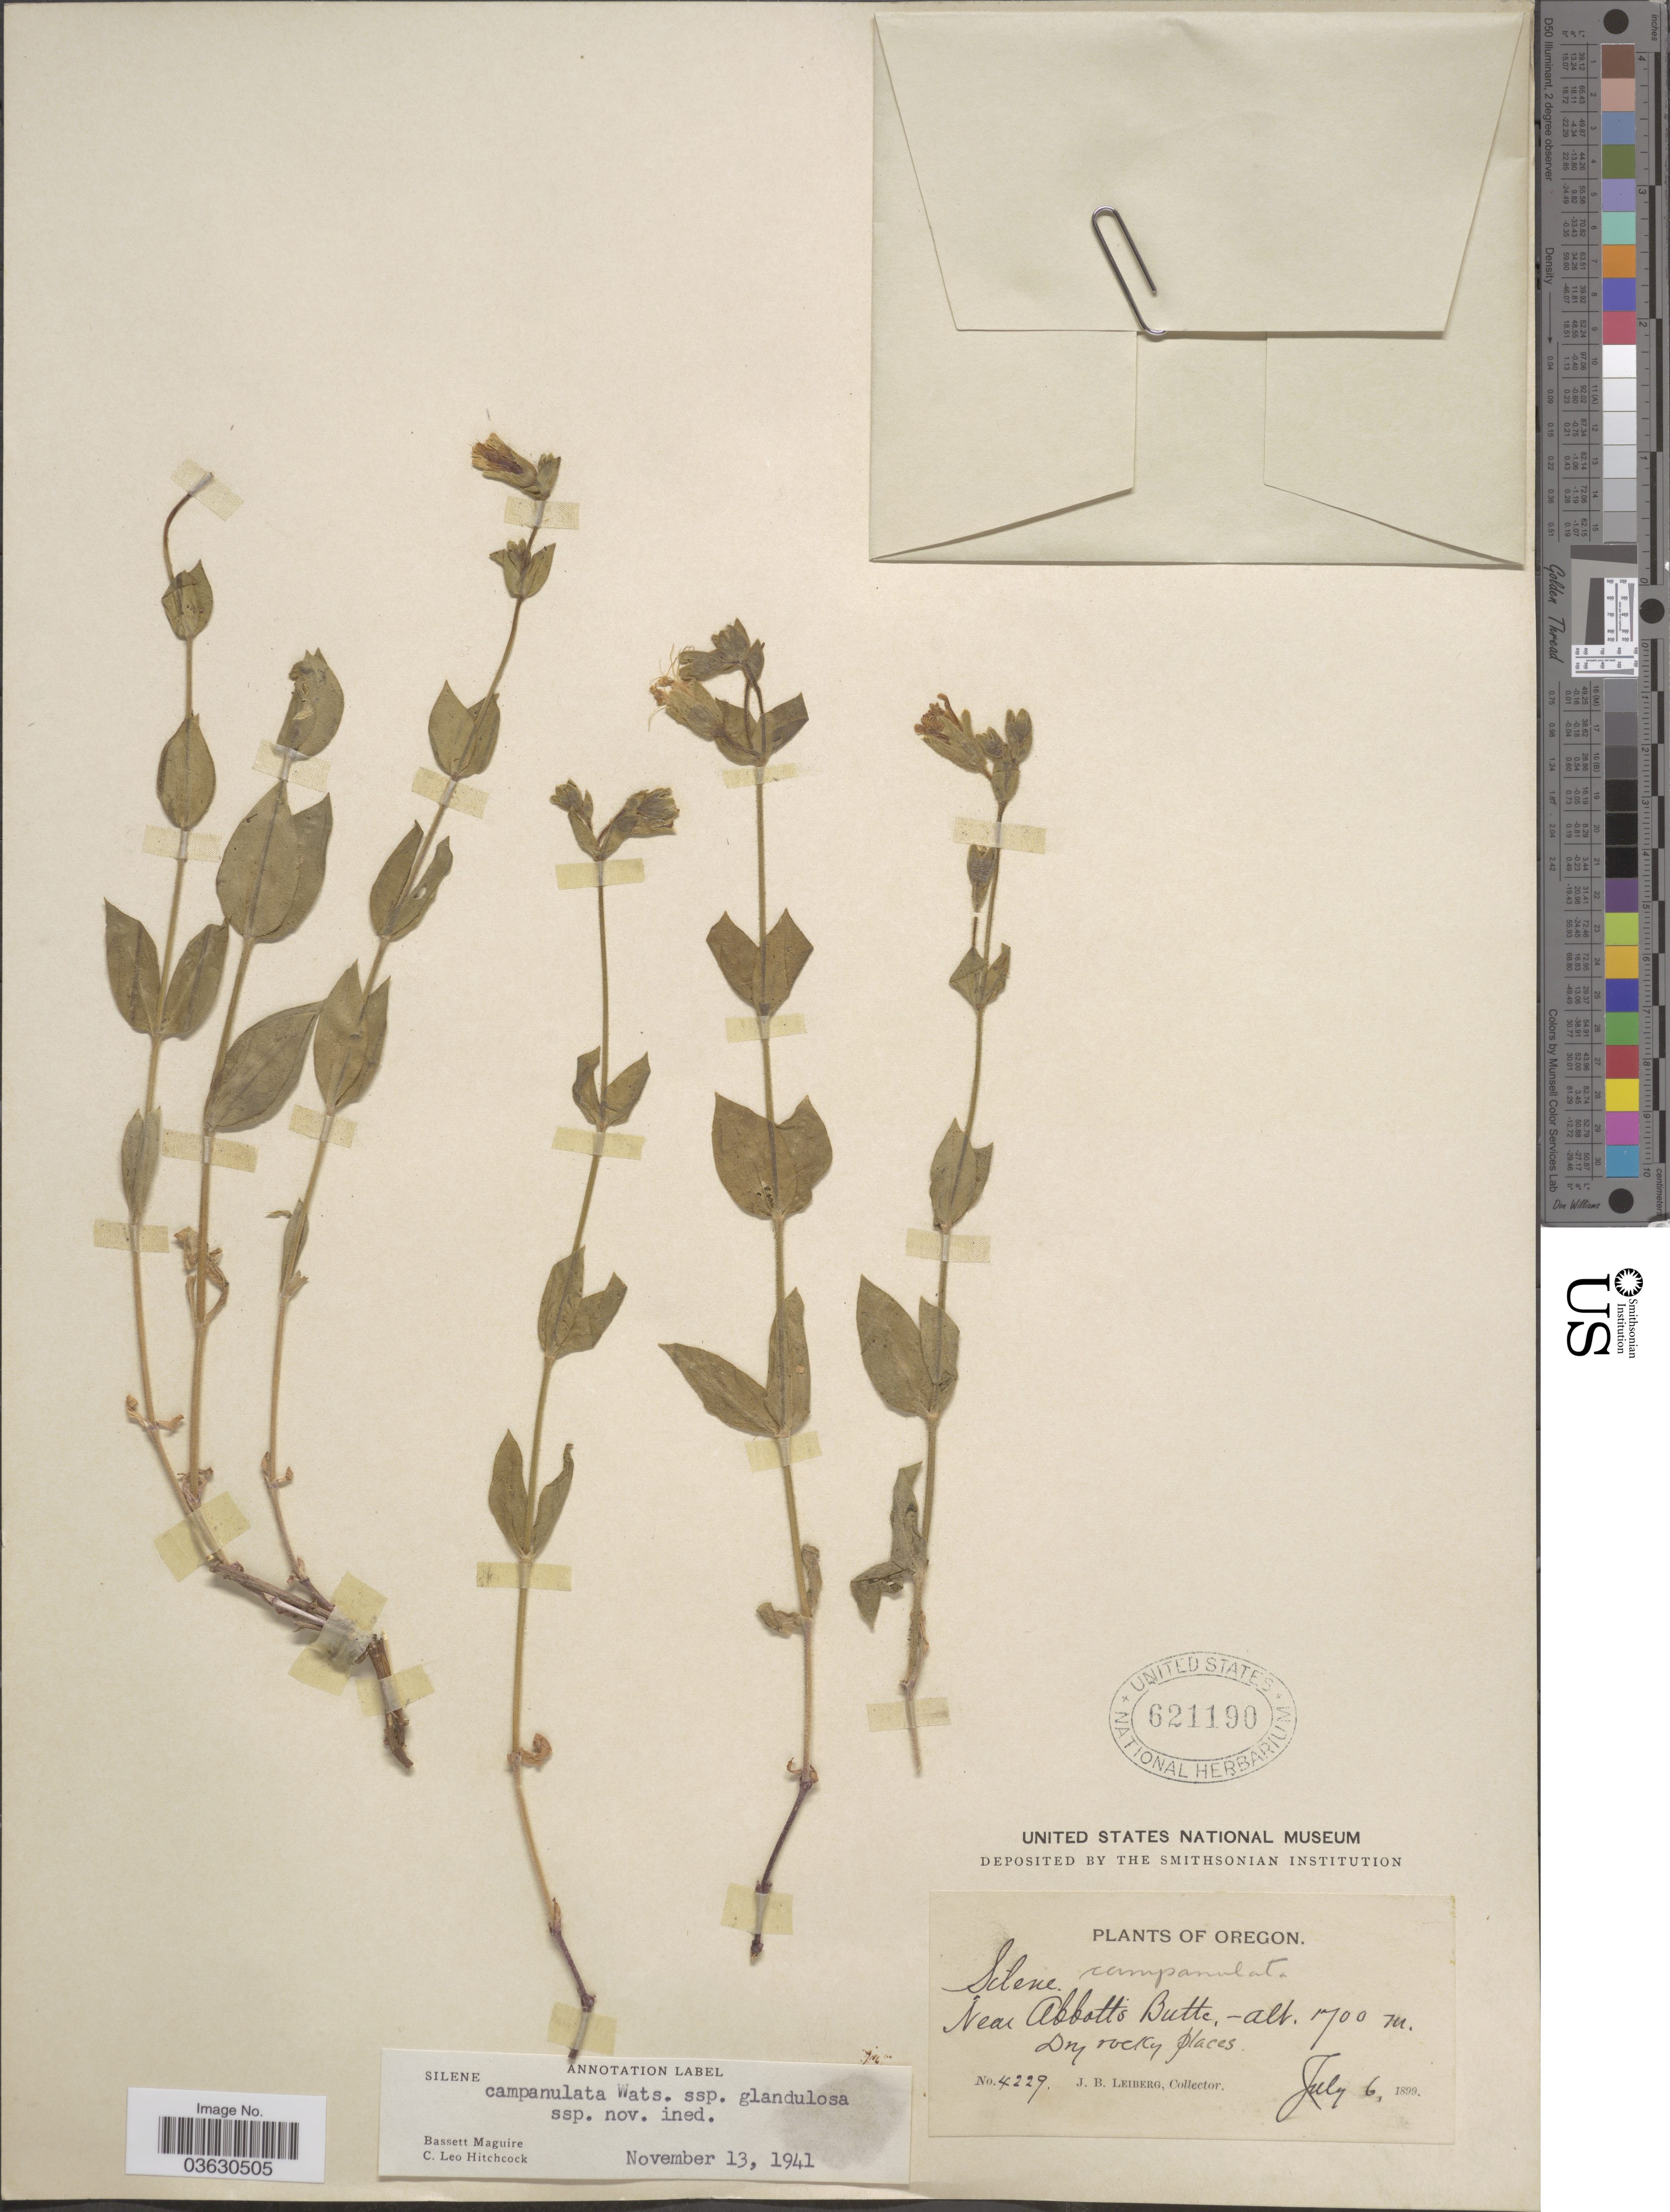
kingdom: Plantae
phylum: Tracheophyta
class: Magnoliopsida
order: Caryophyllales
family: Caryophyllaceae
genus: Silene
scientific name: Silene campanulata subsp. glandulosa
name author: C.L. Hitchc. & Maguire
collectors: J. B. Leiberg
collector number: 4229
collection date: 1899-07-06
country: United States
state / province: Oregon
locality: Near Abbott's Butte.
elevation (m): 1700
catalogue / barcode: US 621190